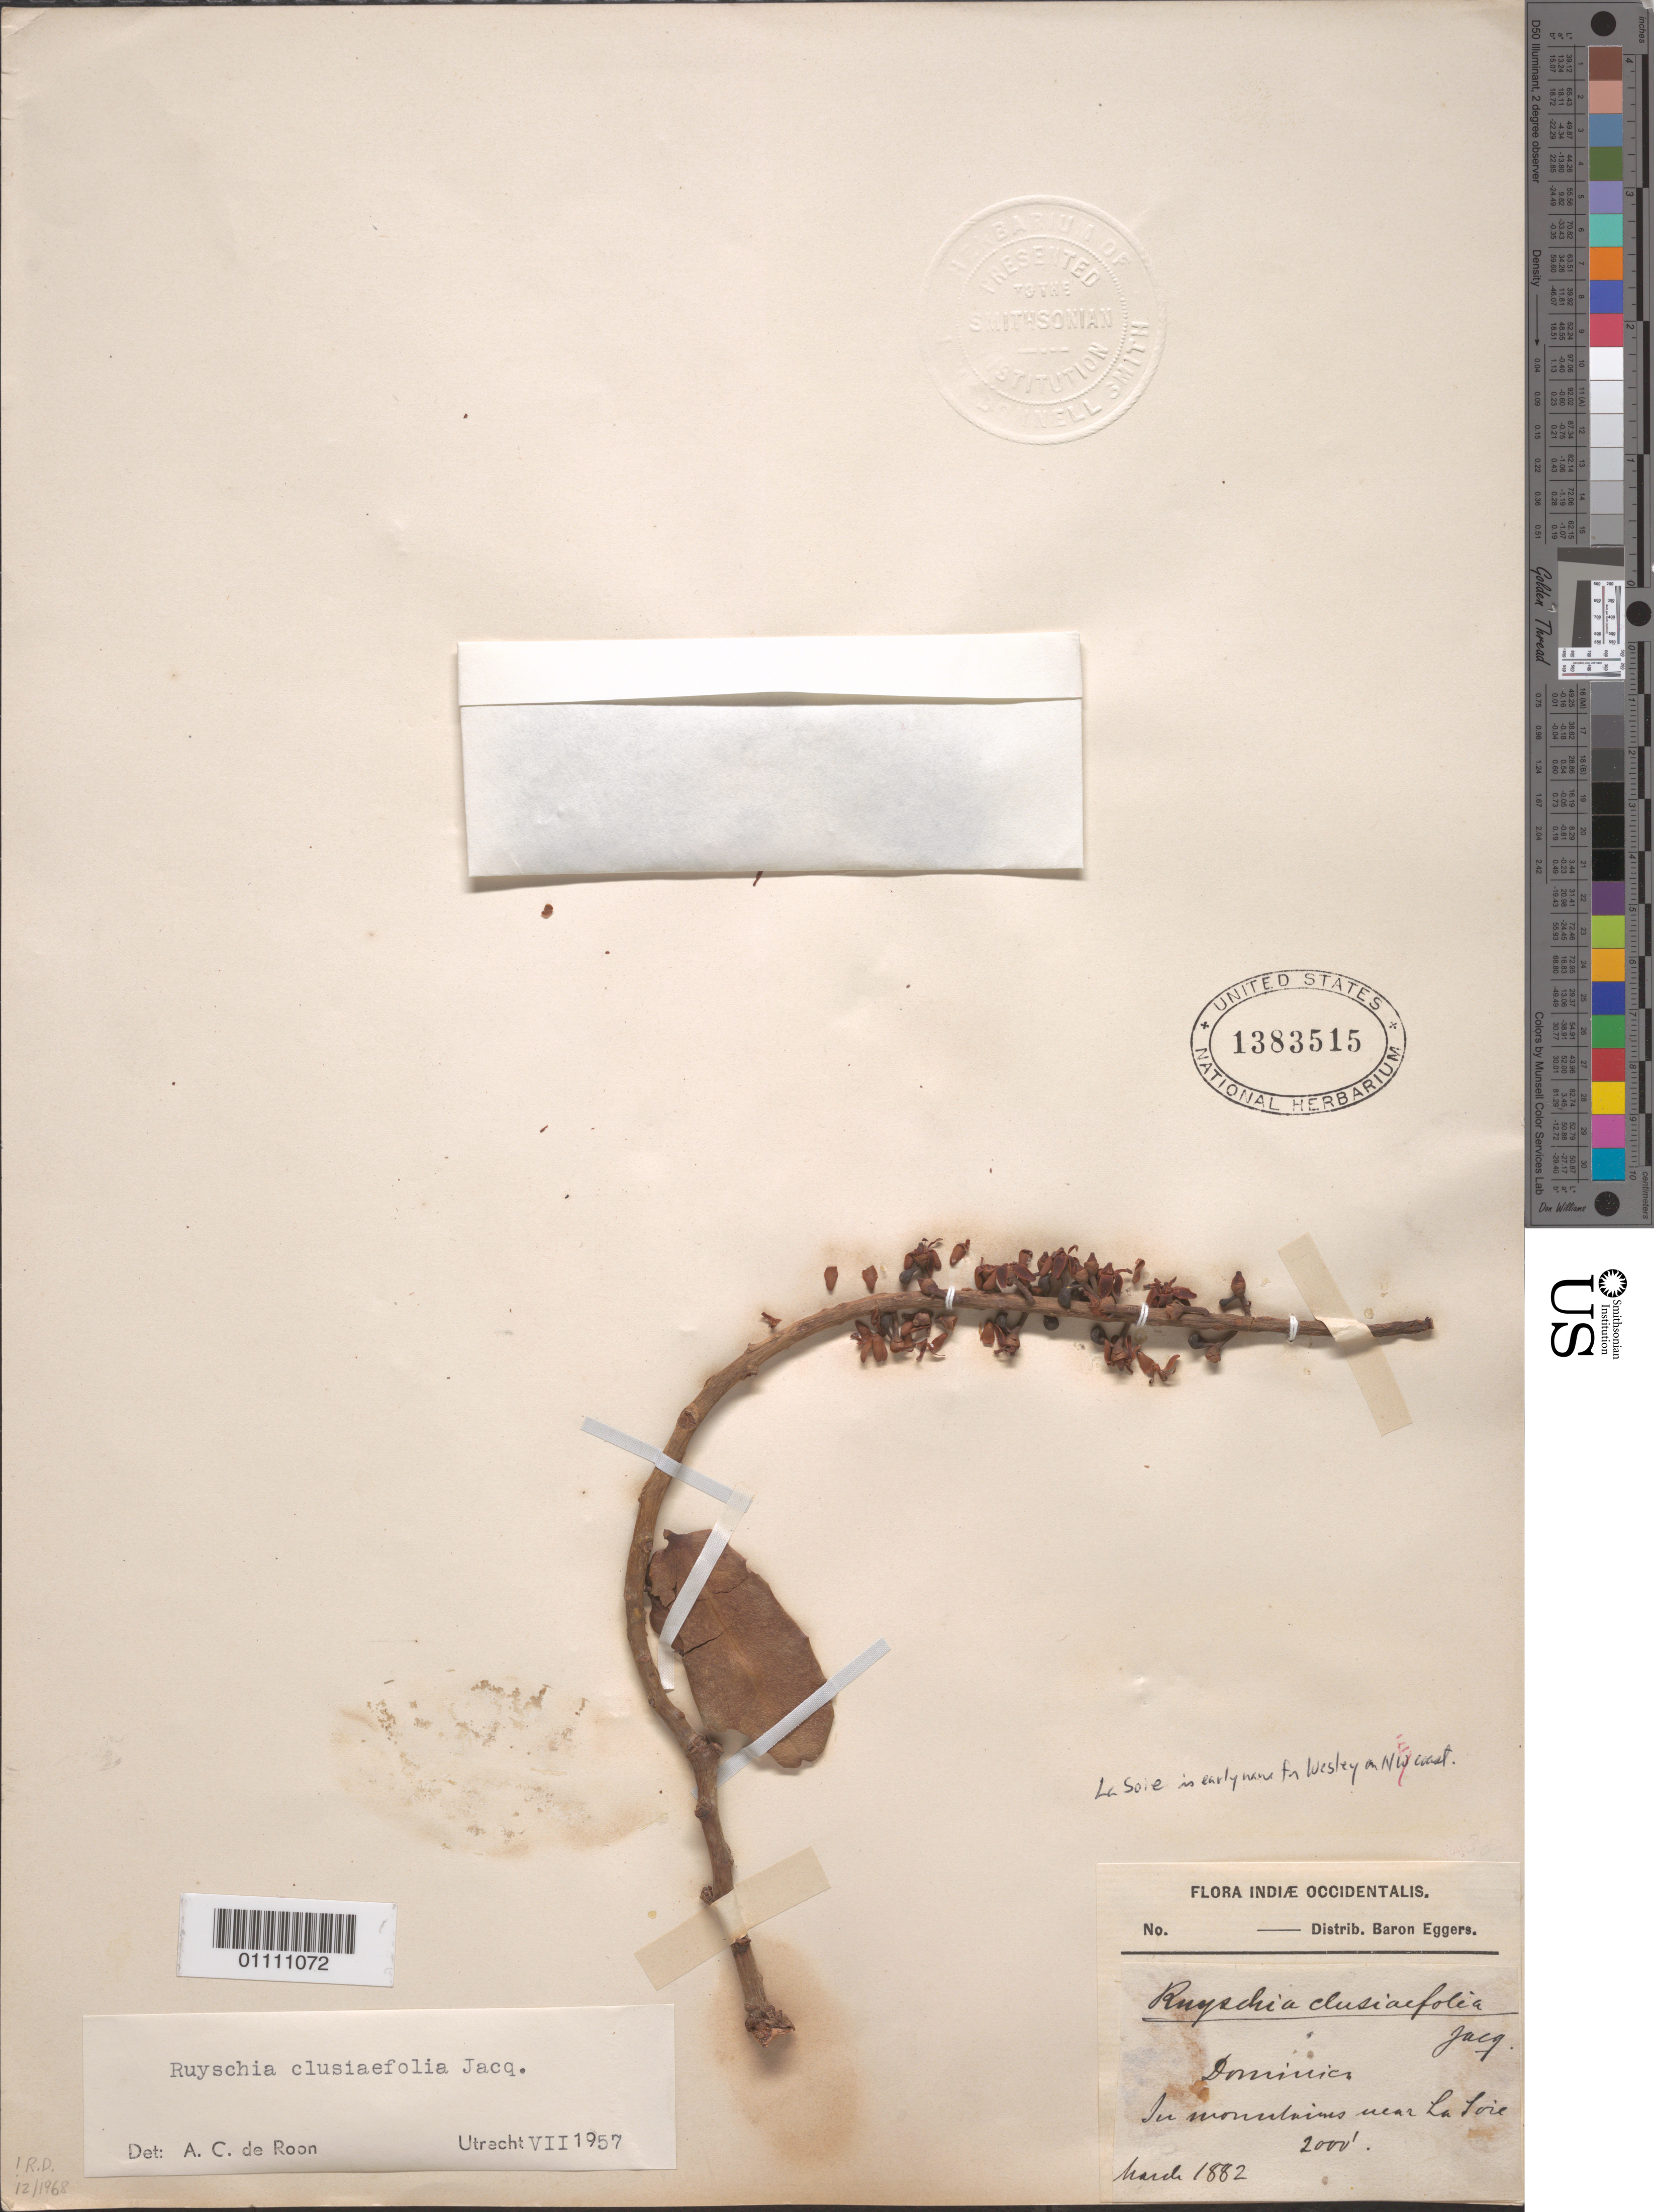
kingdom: Plantae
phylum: Tracheophyta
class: Magnoliopsida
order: Ericales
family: Marcgraviaceae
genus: Ruyschia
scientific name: Ruyschia clusiifolia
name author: Jacq.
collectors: H. F. A. von Eggers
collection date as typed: Mar 1882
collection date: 1882-03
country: Dominica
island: Dominica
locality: in mountains near La Soie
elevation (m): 610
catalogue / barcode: US 1383515